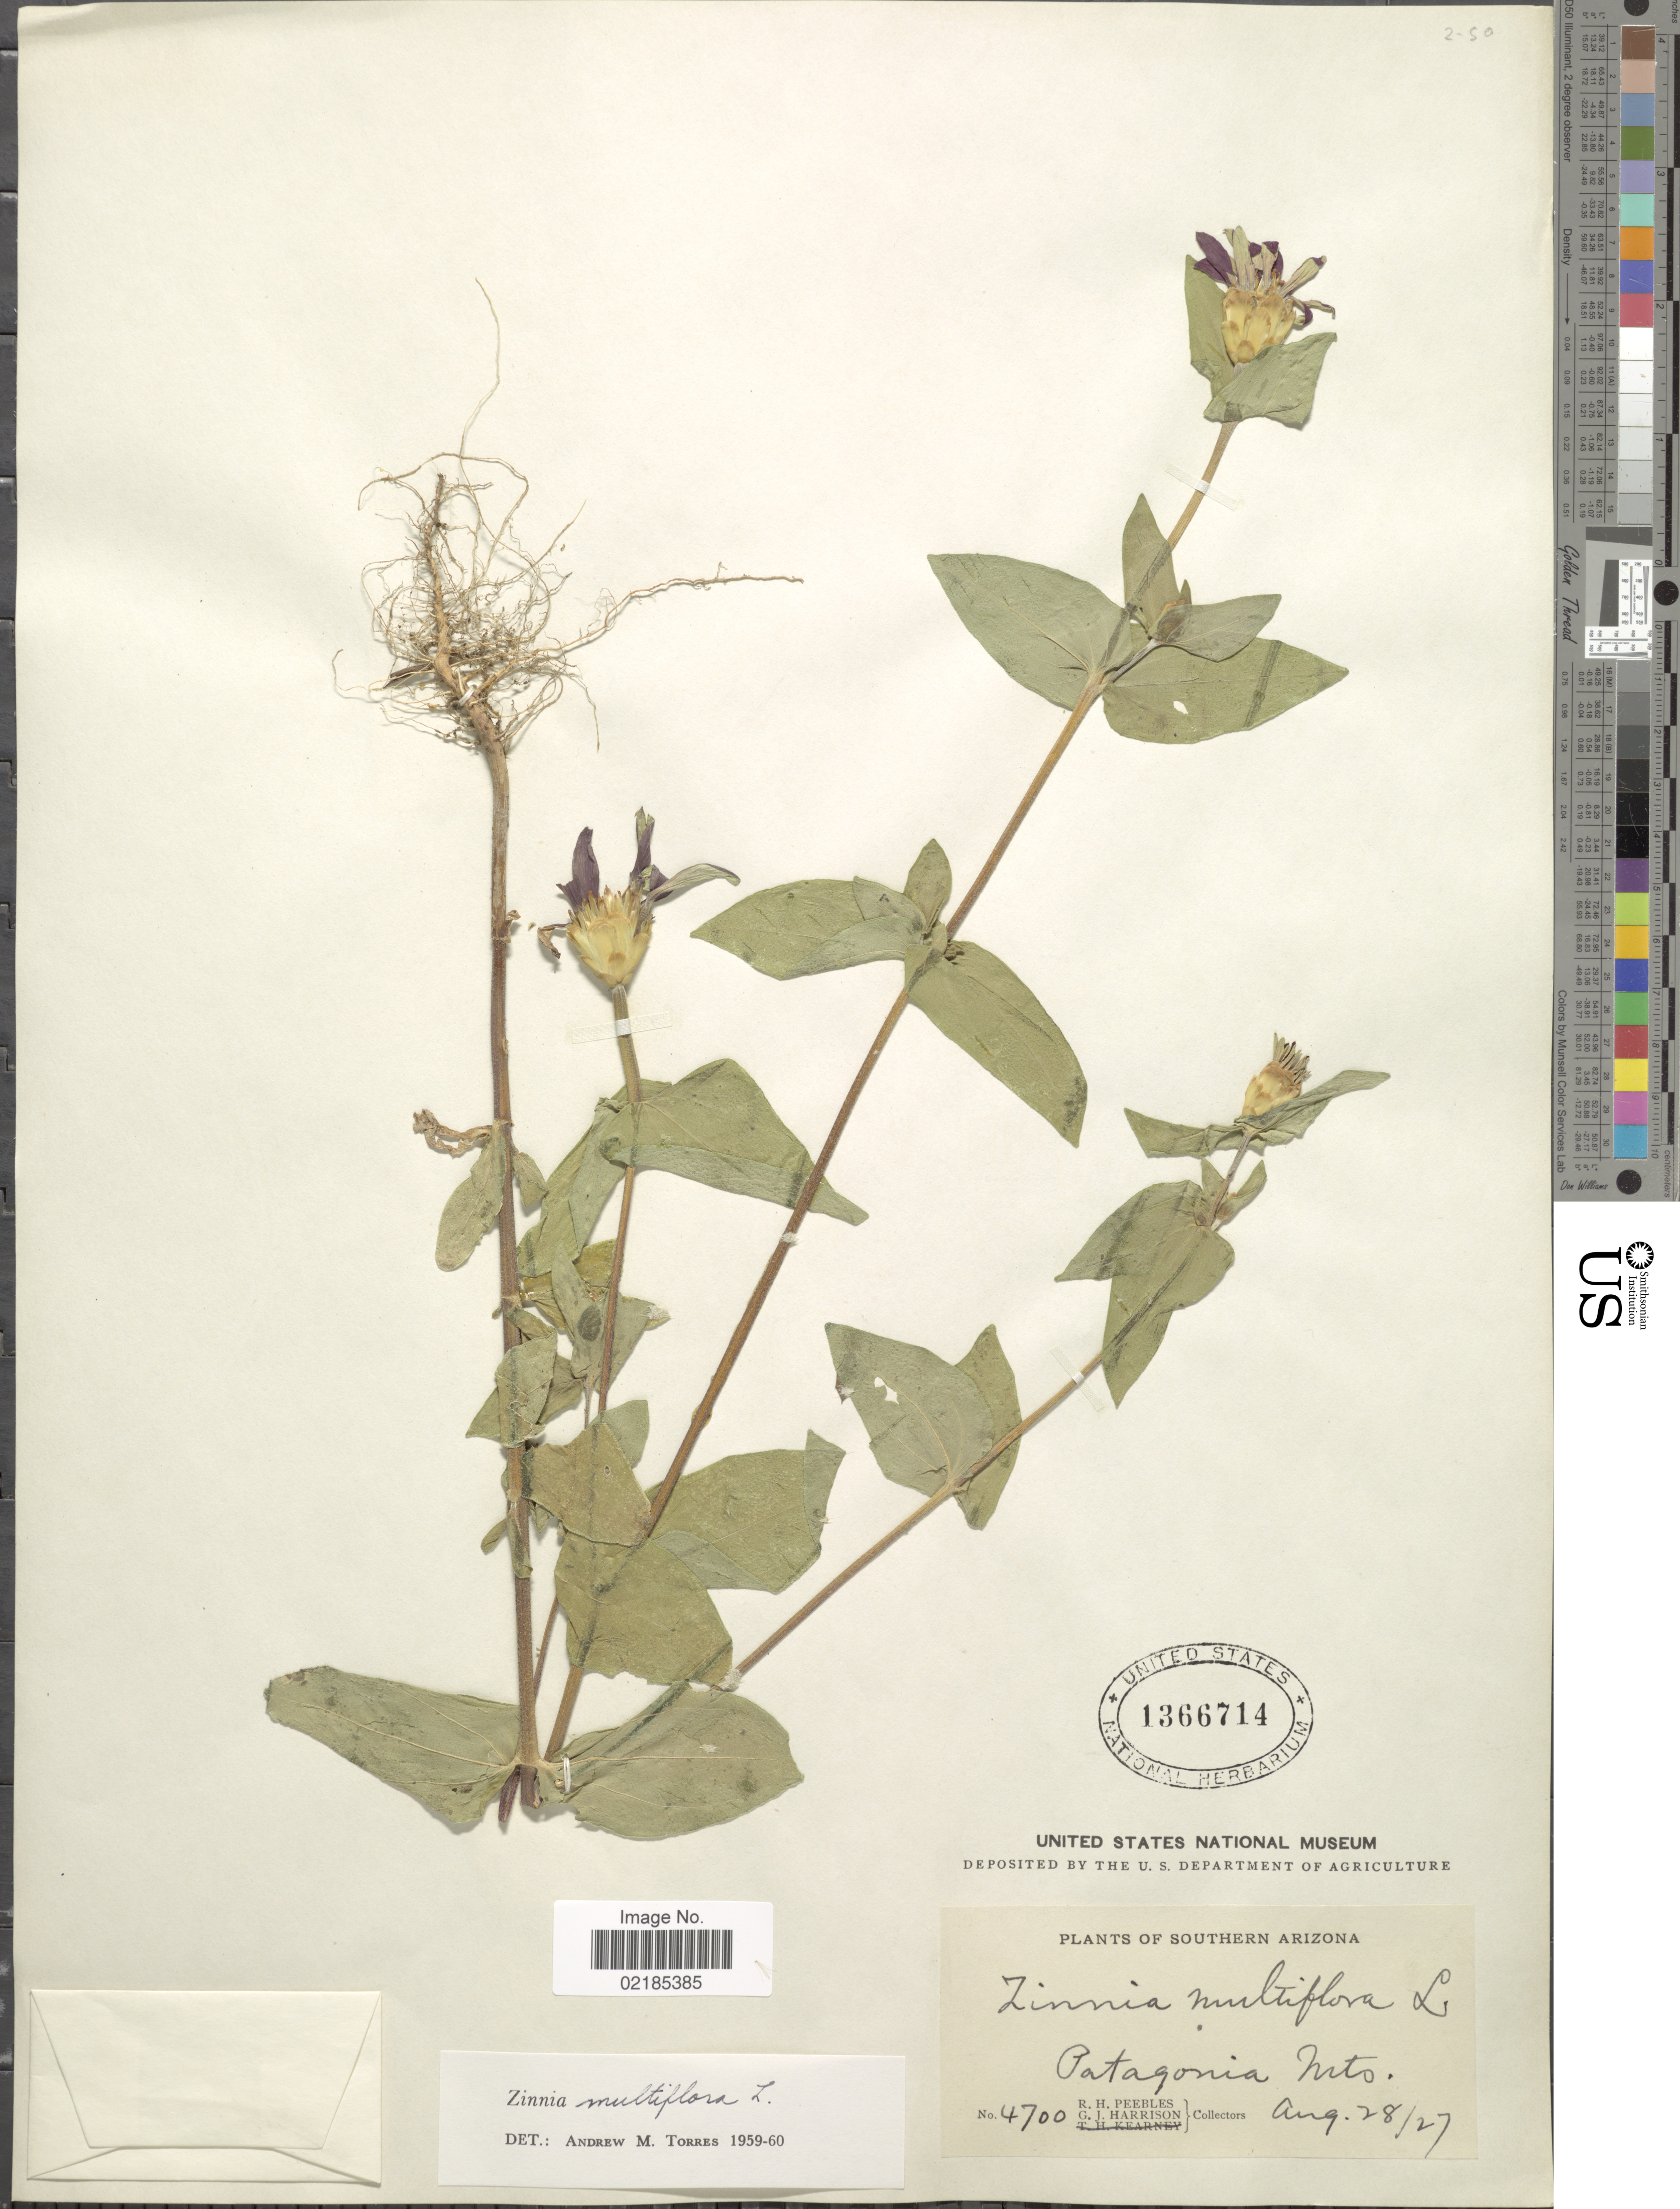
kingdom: Plantae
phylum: Tracheophyta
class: Magnoliopsida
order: Asterales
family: Asteraceae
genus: Zinnia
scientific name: Zinnia multiflora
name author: L.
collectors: R. H. Peebles & G. J. Harrison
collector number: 4700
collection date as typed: Transcribed d/m/y: 28/8/27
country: United States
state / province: Arizona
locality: Patagonia Mts.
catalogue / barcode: US 1366714